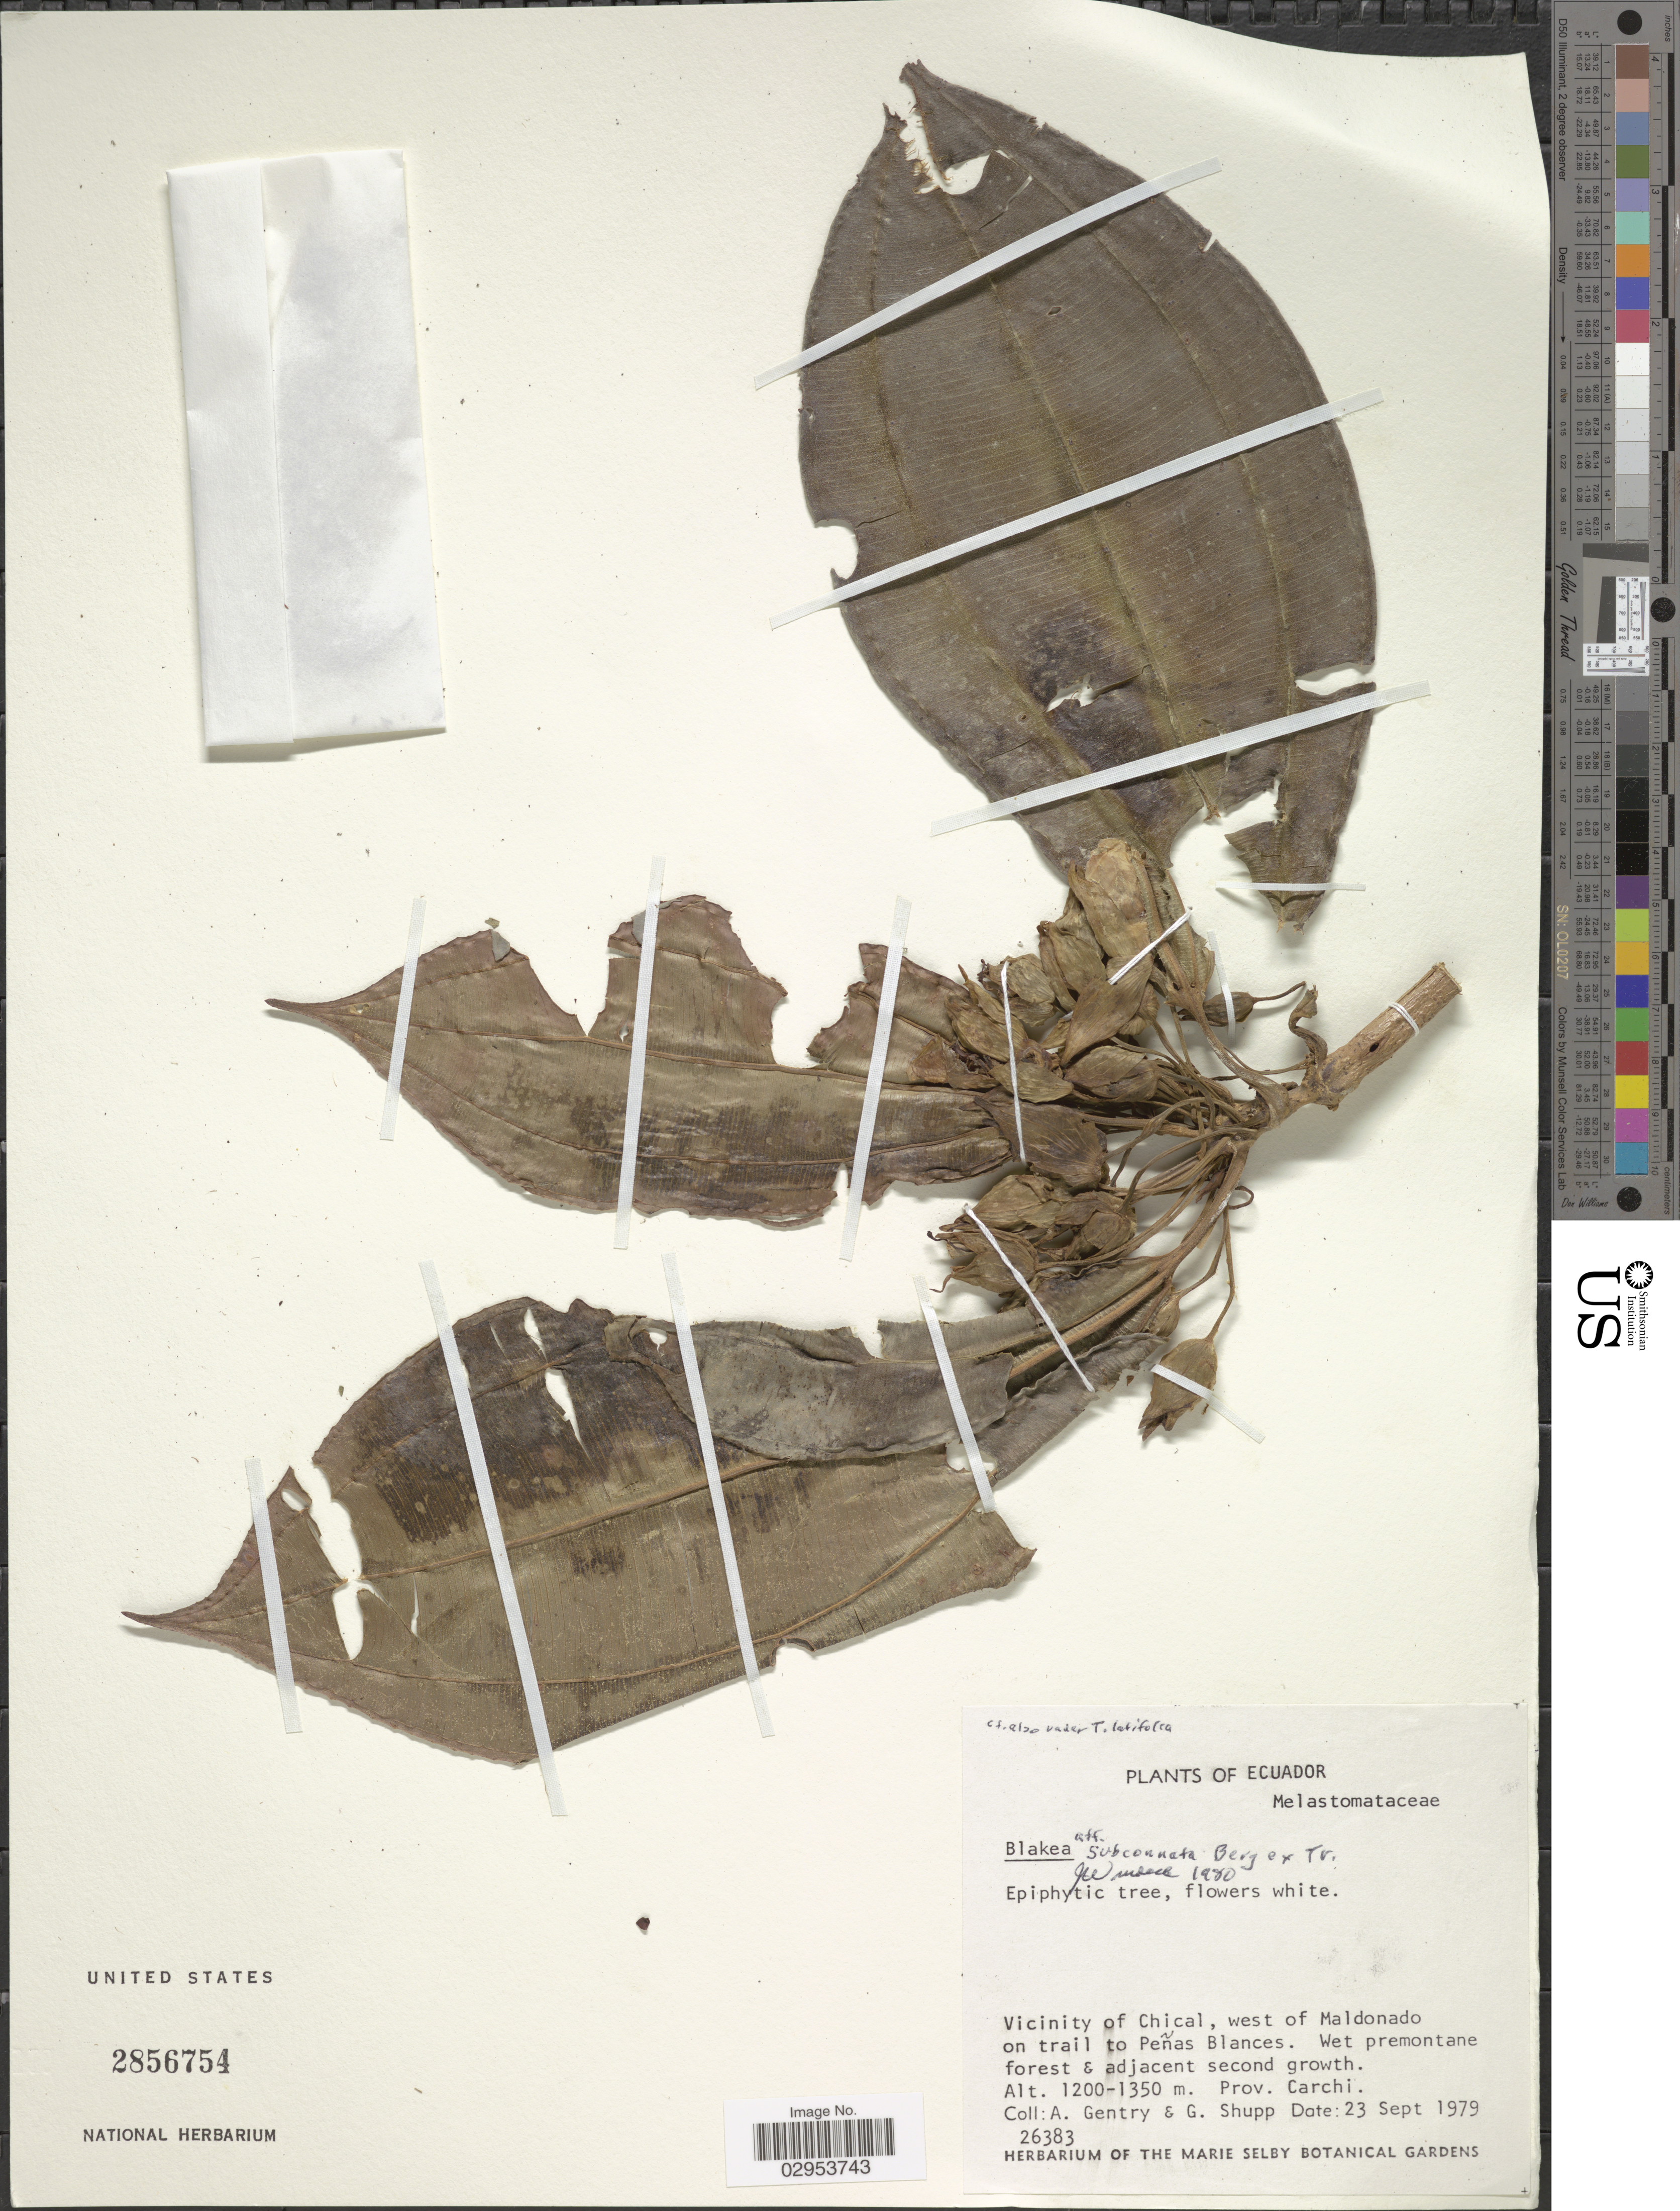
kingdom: Plantae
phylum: Tracheophyta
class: Magnoliopsida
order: Myrtales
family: Melastomataceae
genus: Blakea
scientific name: Blakea sp.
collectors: A. H. Gentry & G. Shupp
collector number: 26383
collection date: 1979-09-23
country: Ecuador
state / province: Carchi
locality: Vicinity of Chical, west of Maldonado on trail to Peñas Blances.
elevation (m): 1200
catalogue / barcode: US 2856754